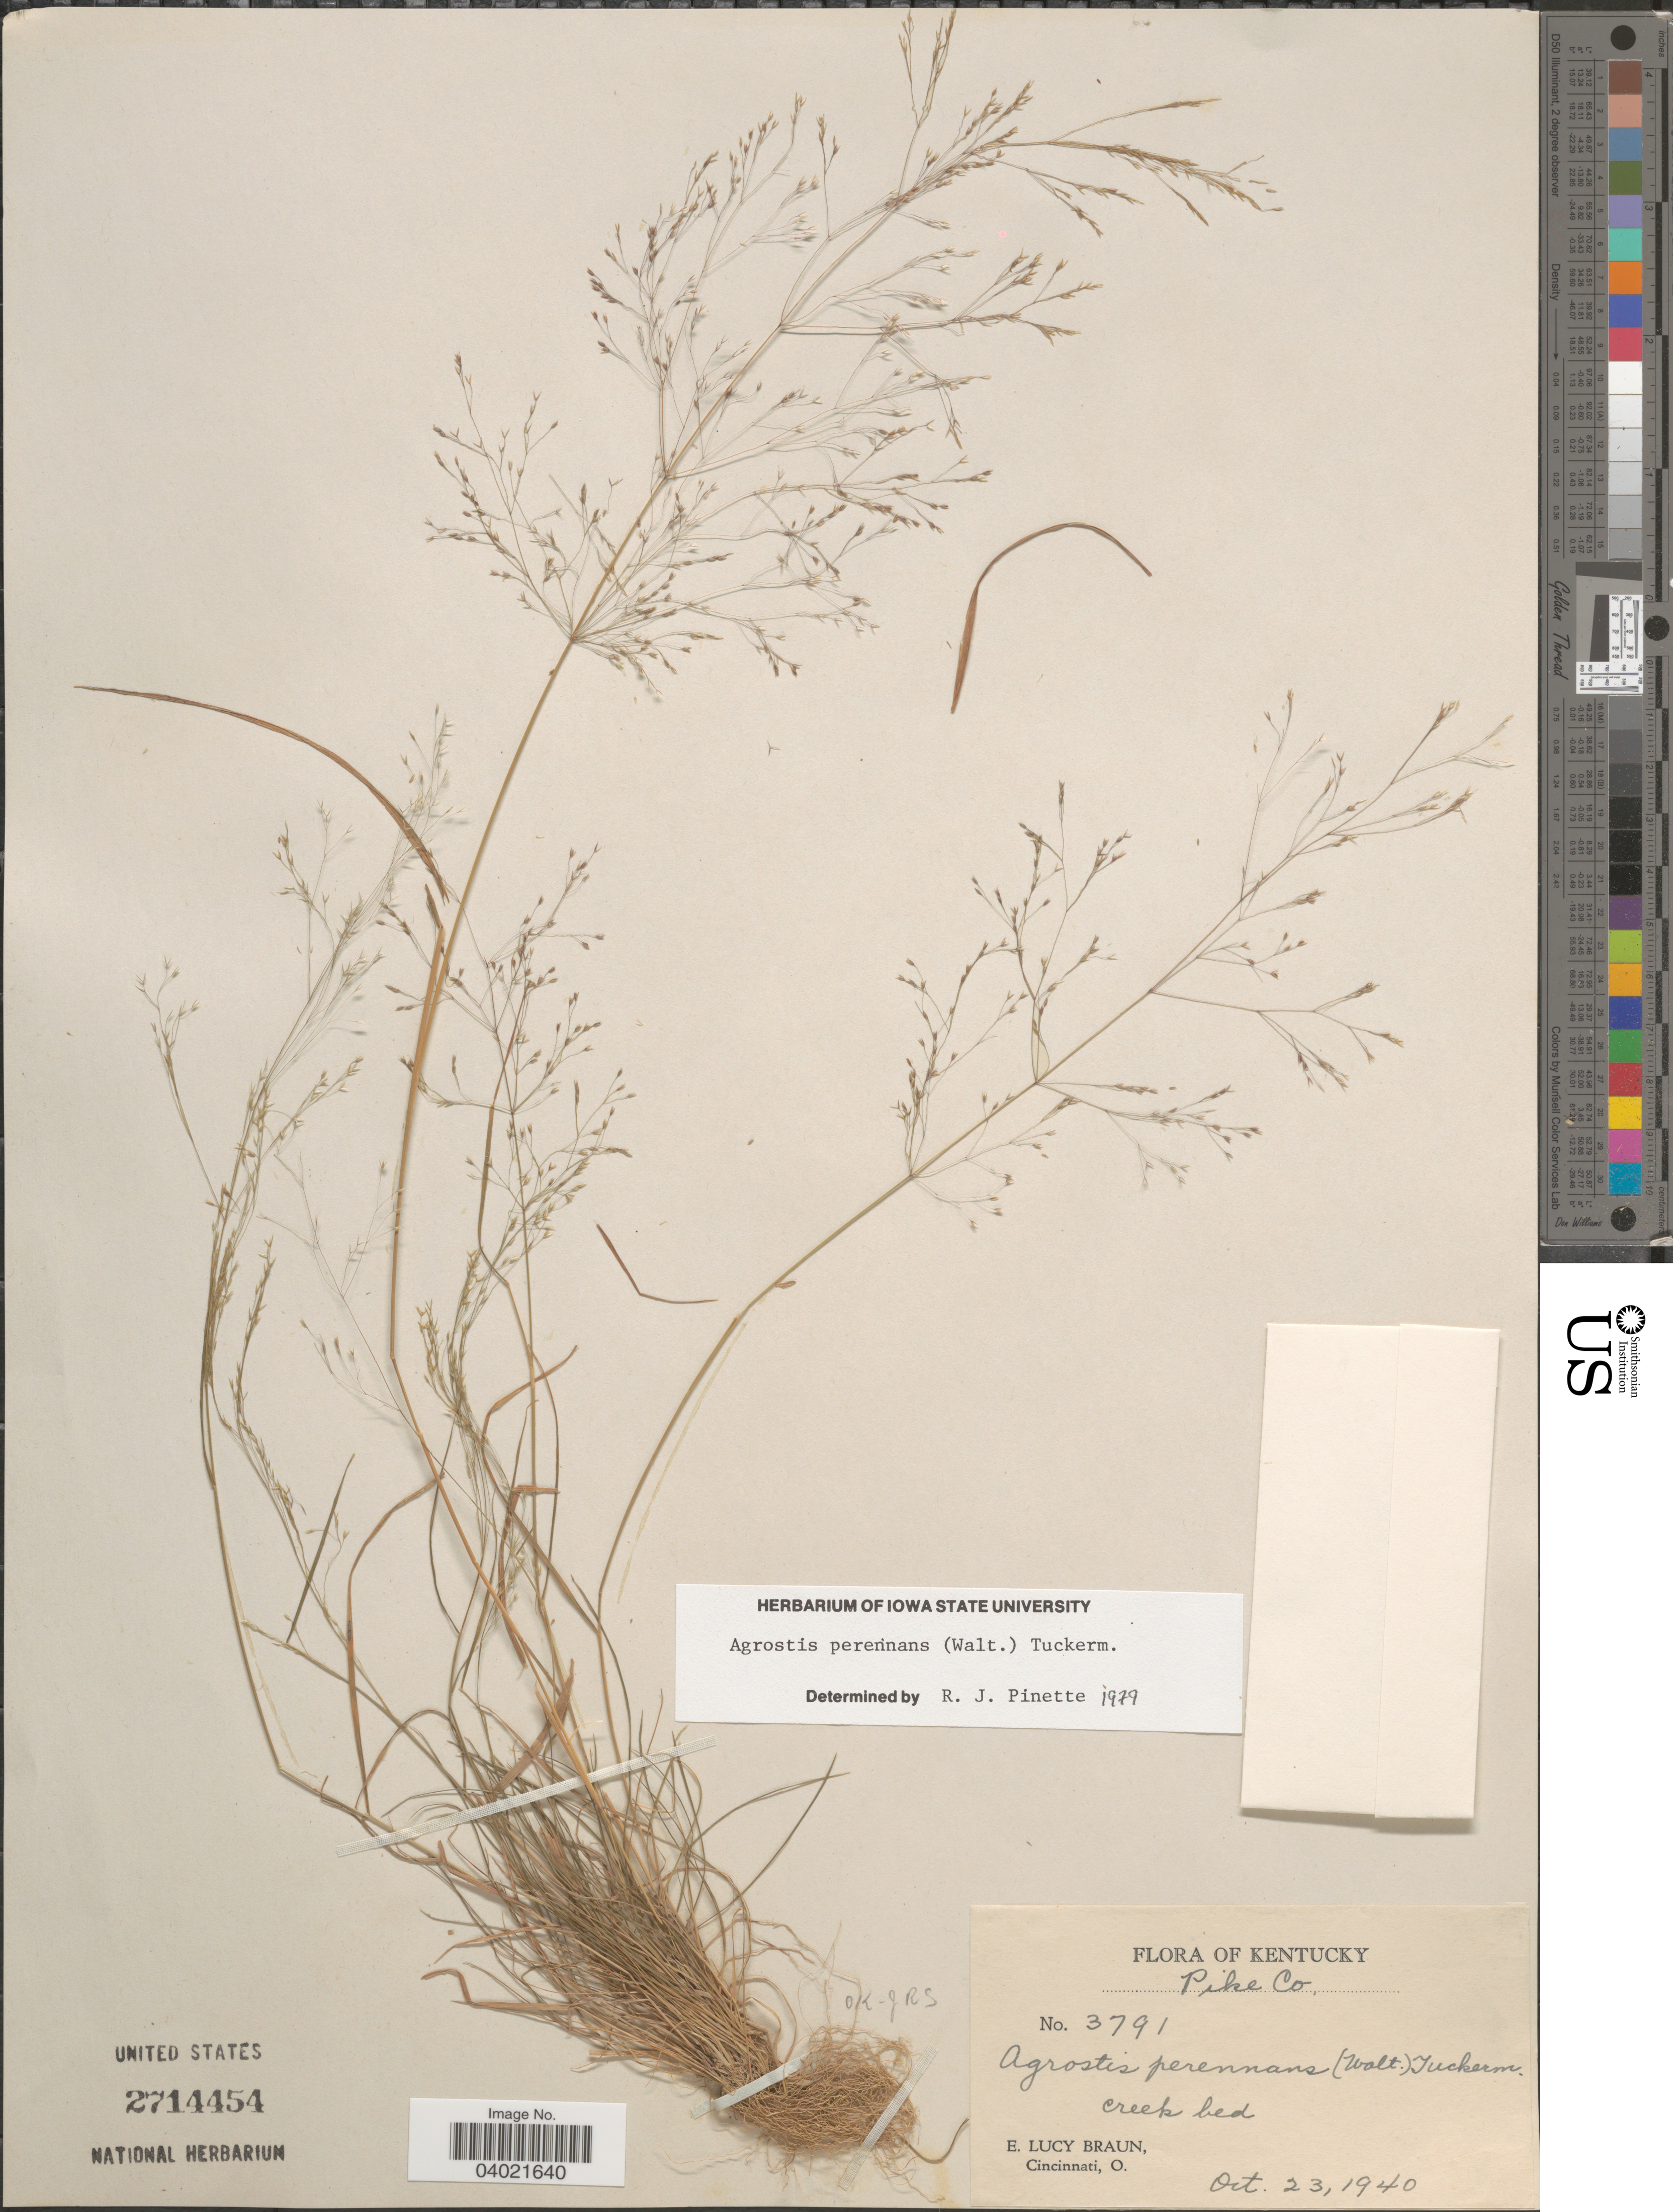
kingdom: Plantae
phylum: Tracheophyta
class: Liliopsida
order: Poales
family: Poaceae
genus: Agrostis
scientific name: Agrostis perennans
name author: (Walter) Tuck.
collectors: E. L. Braun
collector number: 3791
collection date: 1940-10-23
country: United States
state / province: Kentucky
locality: Pike Co.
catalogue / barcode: US 2714454